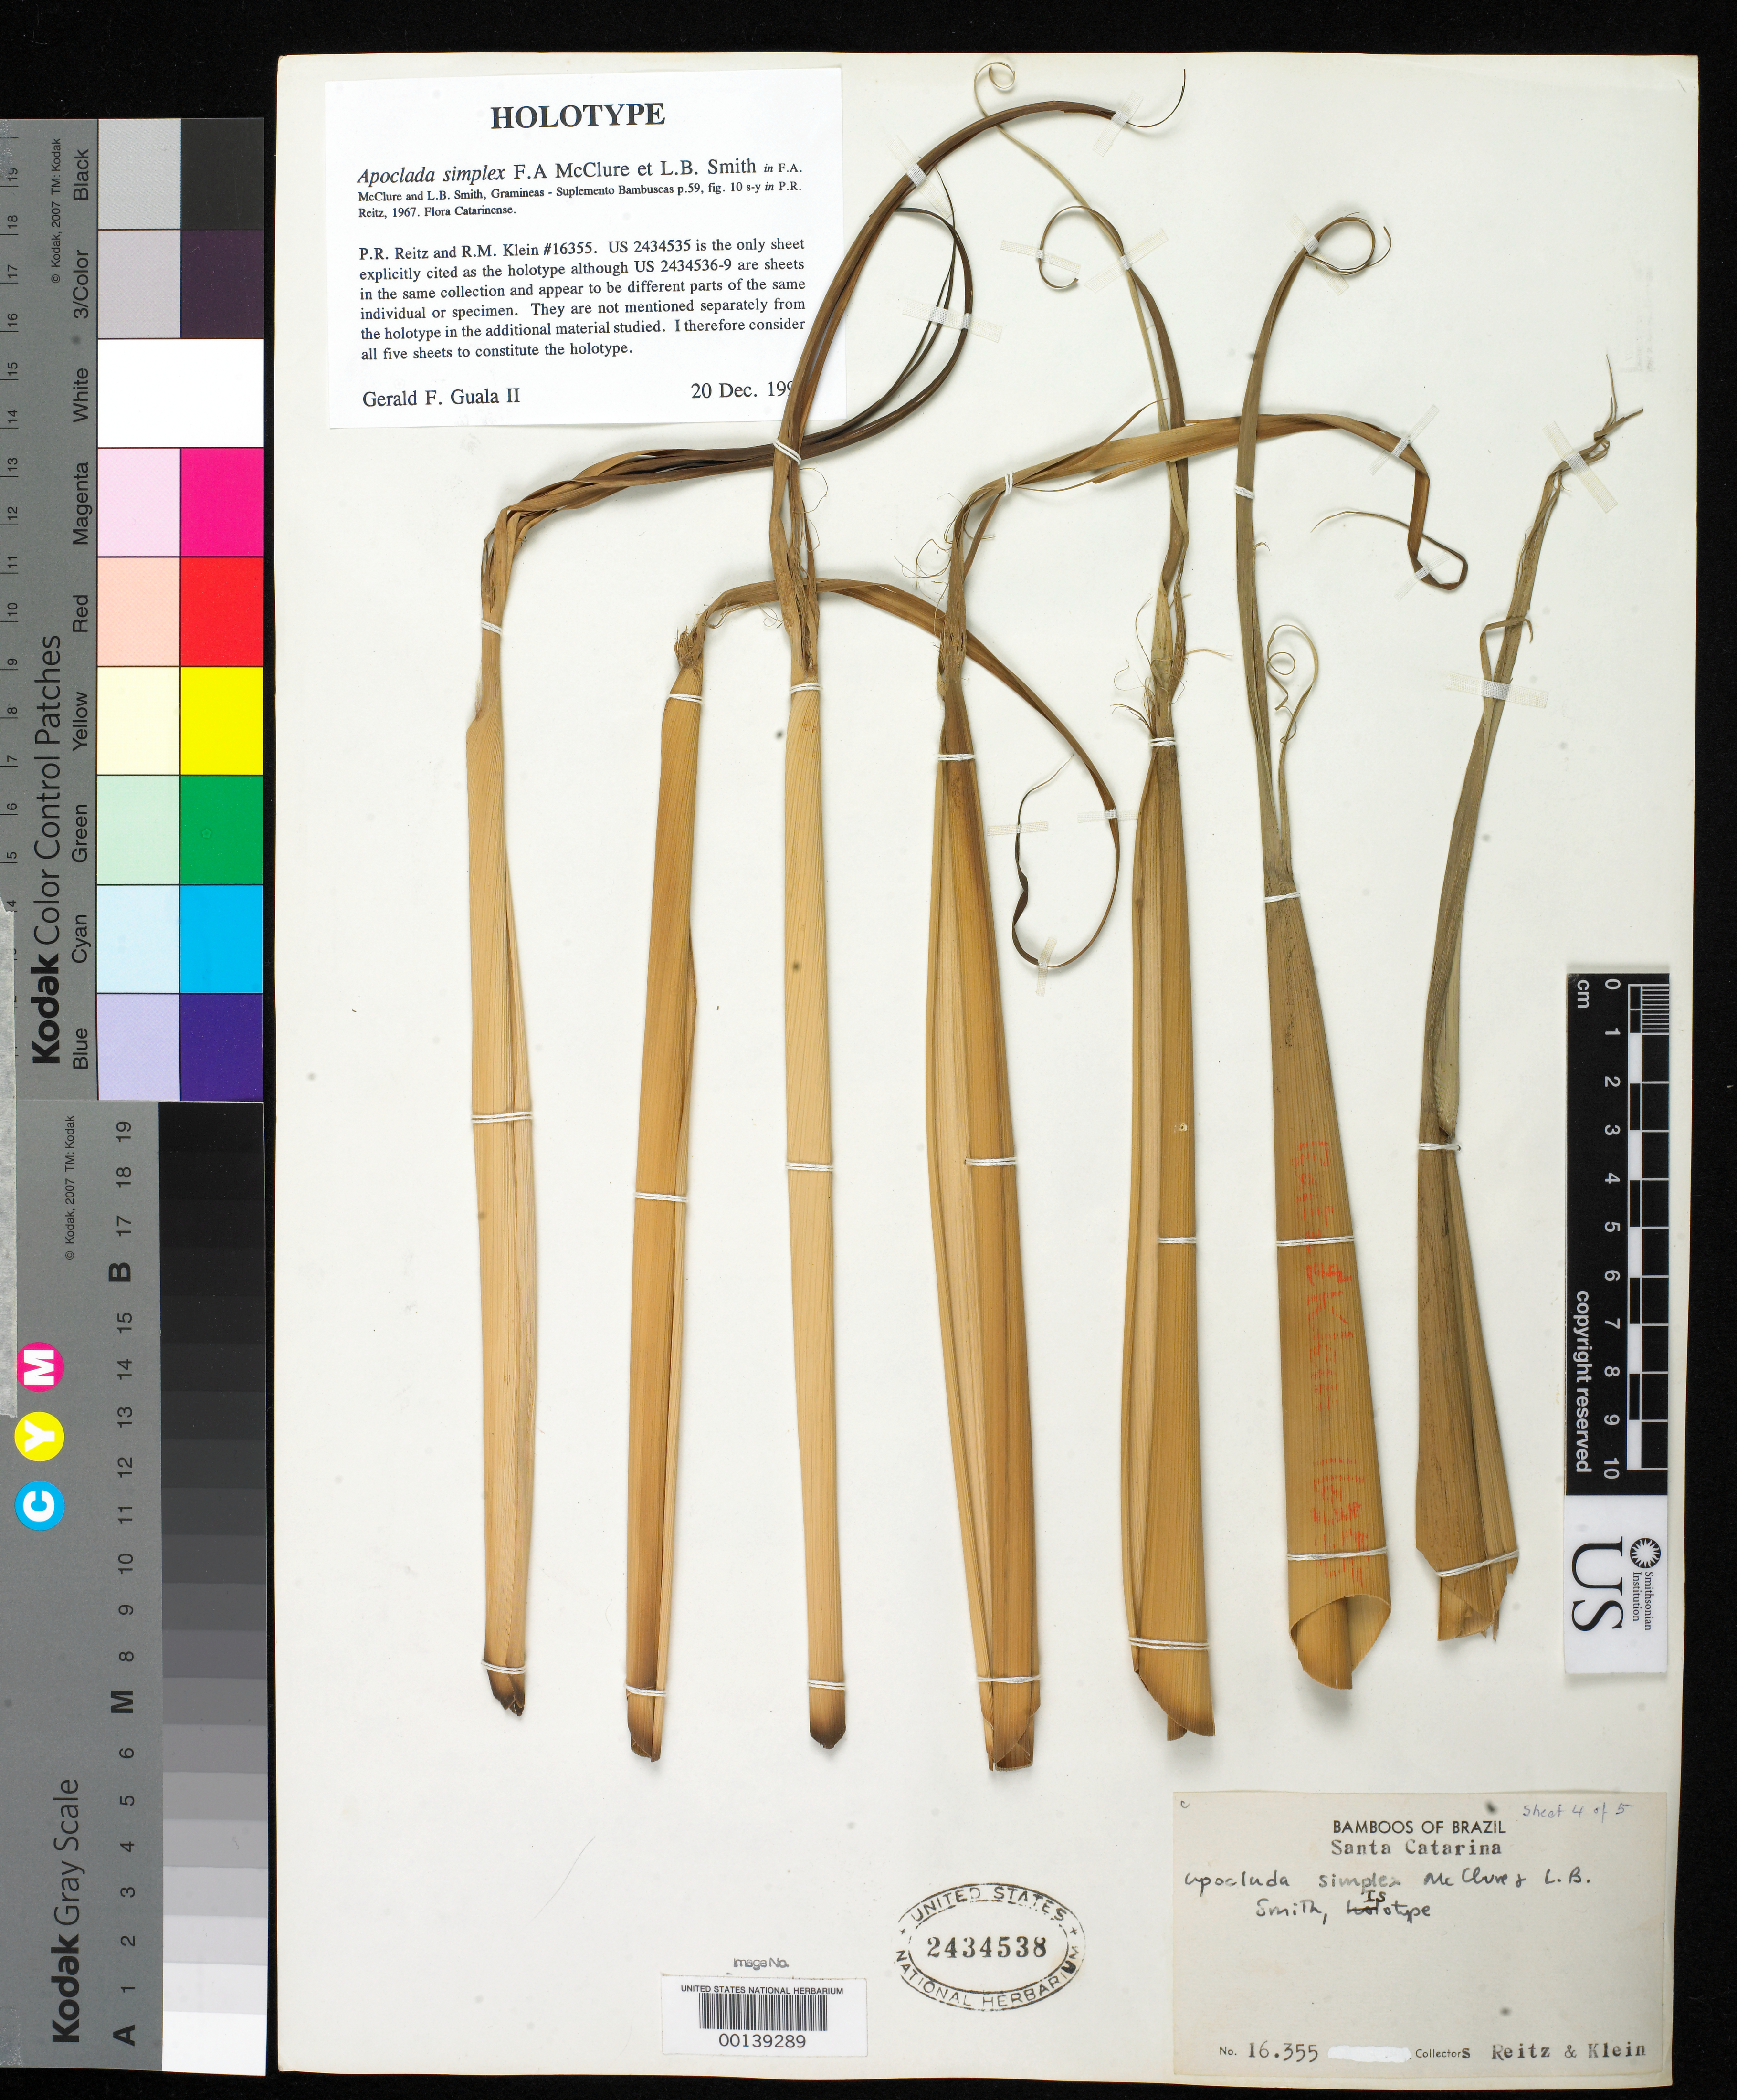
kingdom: Plantae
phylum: Tracheophyta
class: Liliopsida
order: Poales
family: Poaceae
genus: Apoclada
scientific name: Apoclada simplex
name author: McClure & L.B. Sm. in Reitz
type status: Holotype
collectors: R. Reitz & R. M. Klein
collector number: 16355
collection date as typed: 27 Dec 1963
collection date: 1963-12-27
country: Brazil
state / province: Santa Catarina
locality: Palmares, Campos Novos.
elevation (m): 900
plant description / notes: Protologue explicity (and only) cites US 2434535 as "holotypus speciei" but a series of 5 consecutively numbered sheets (USNH 2434535-2434539) are cross-annotated "sheet 1 of 5", "2 of 5", etc. and all were originally annotated "holotype" (sheets 2-5 altered at some later date to "isotype"). See annotation by G.F. Guala II (1992), concluding all 5 sheets comprise a single holotype.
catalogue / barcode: US 2434538